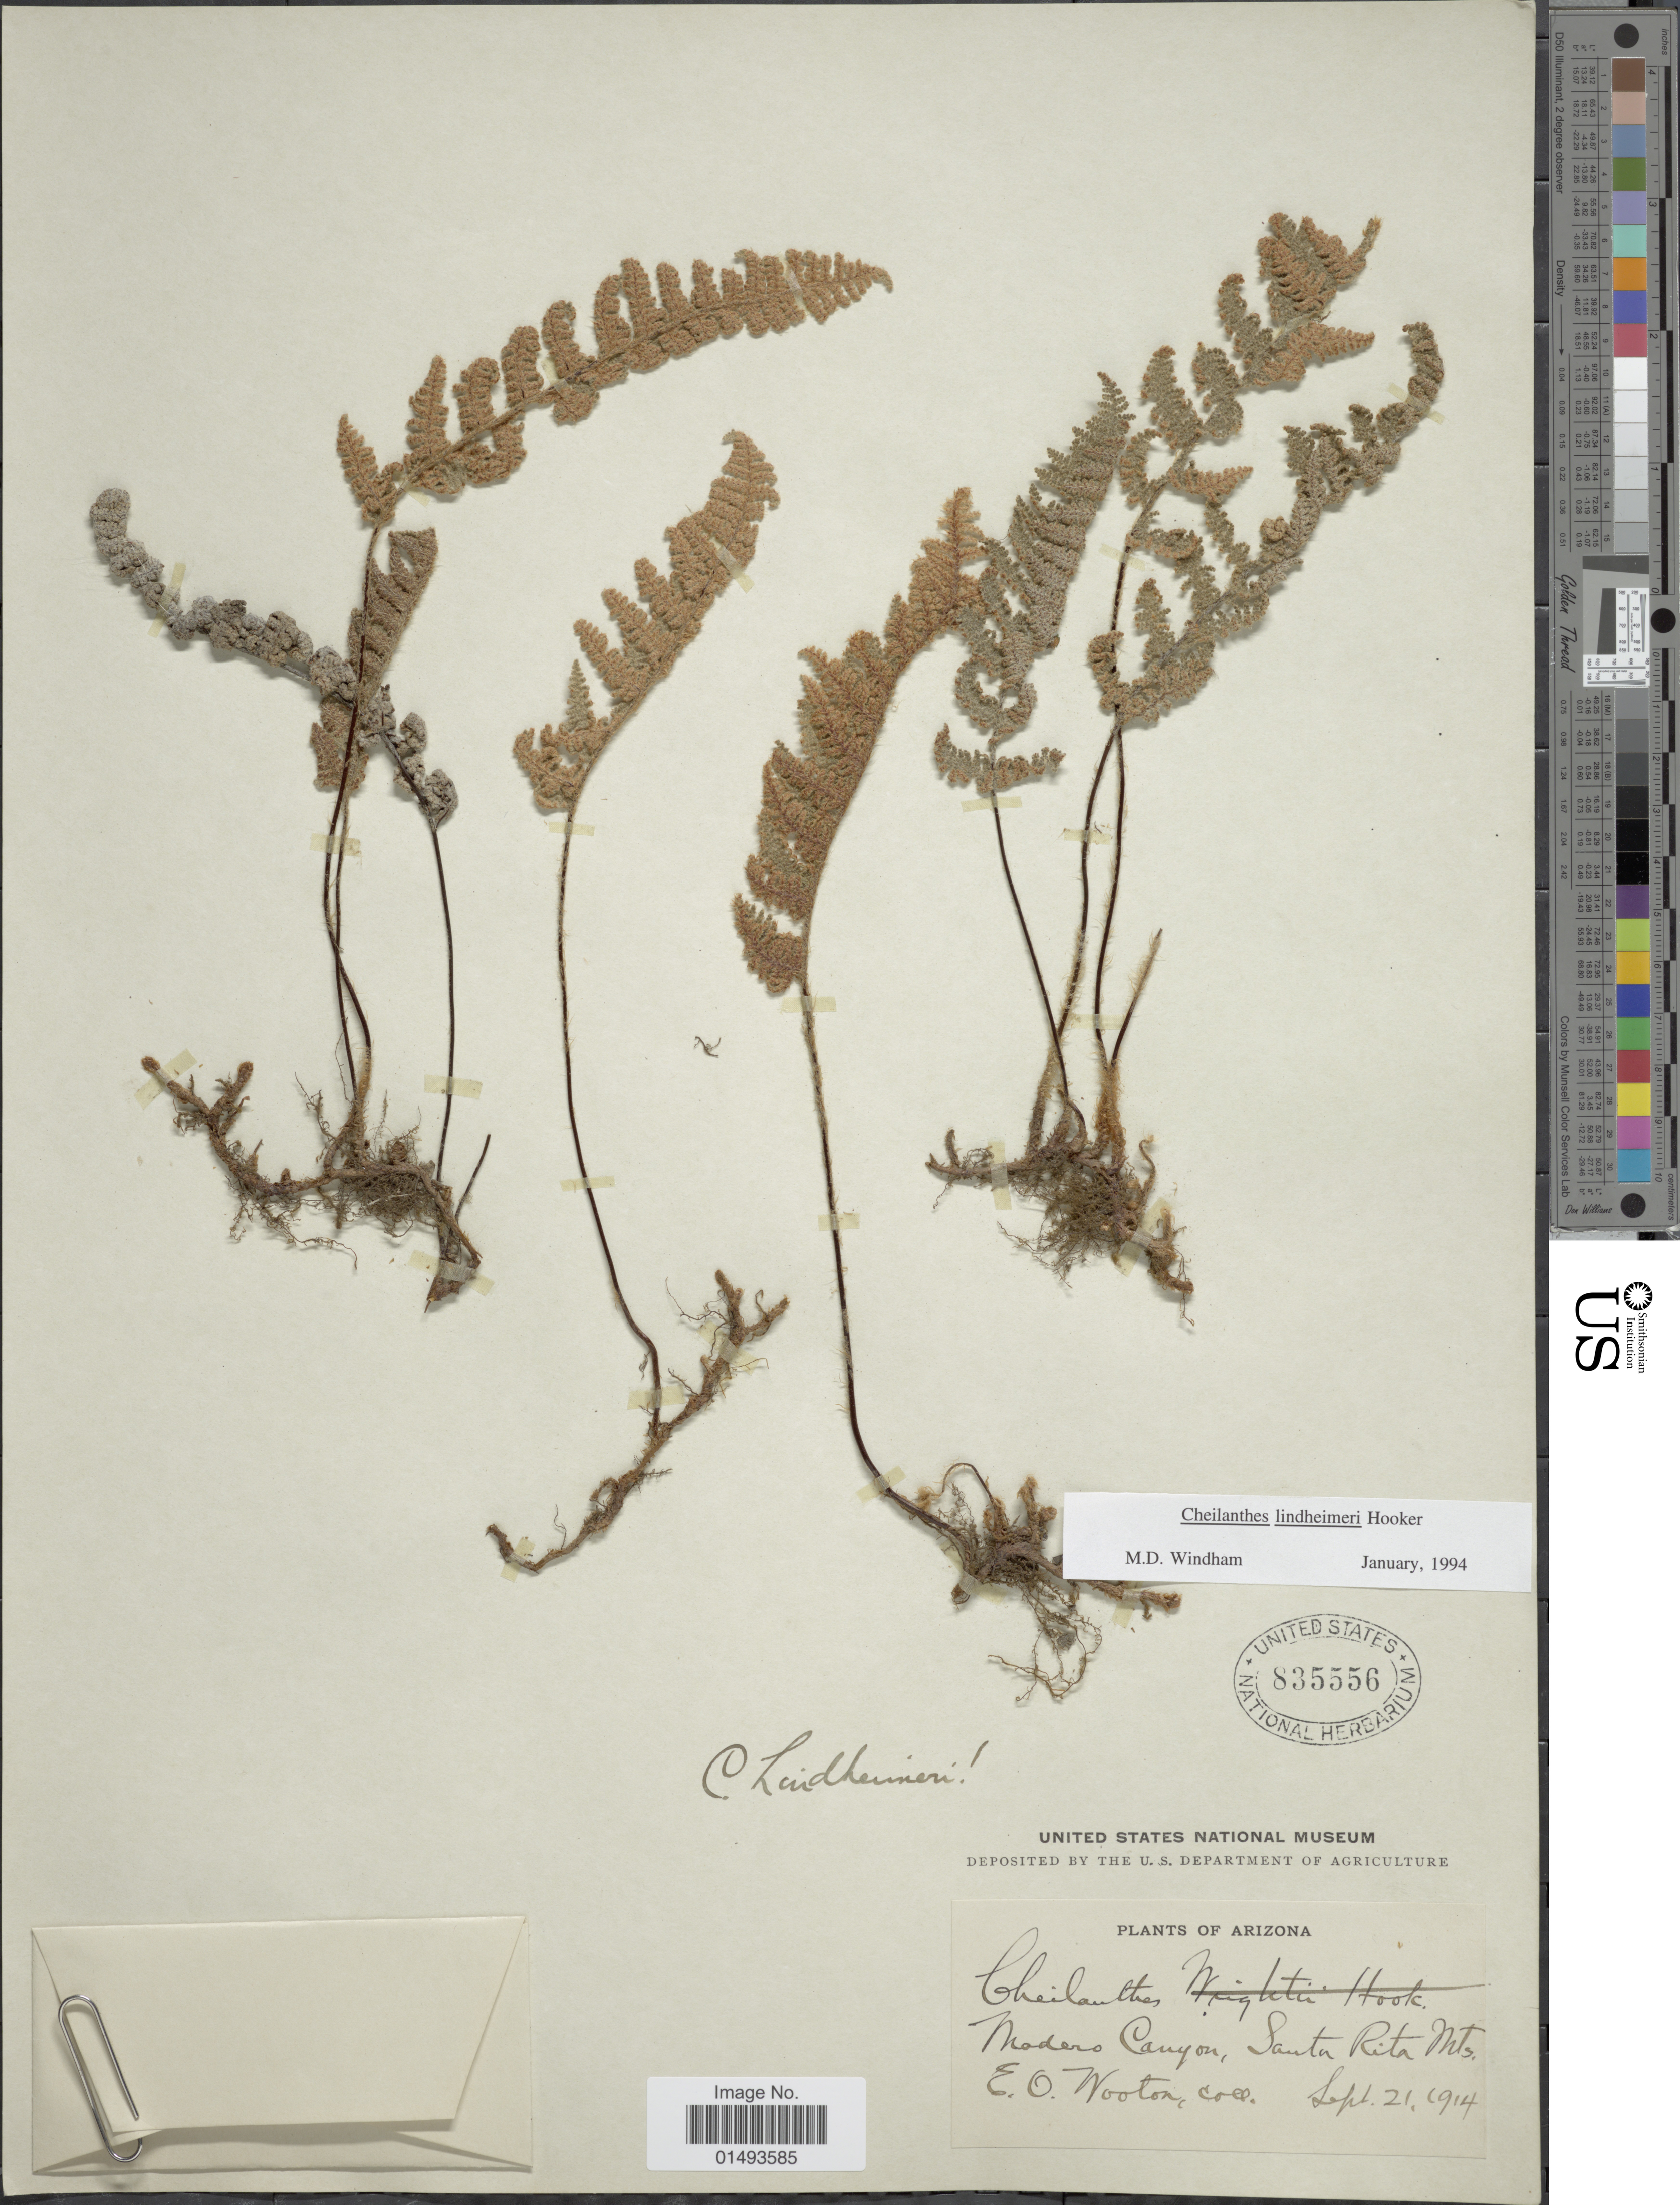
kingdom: Plantae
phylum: Tracheophyta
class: Polypodiopsida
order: Polypodiales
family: Pteridaceae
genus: Myriopteris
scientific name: Myriopteris lindheimeri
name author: (Hook.) J. Sm.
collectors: E. O. Wooton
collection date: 1914-09-21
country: United States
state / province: Arizona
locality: Plants of Arizona, Madero Canyon, Santa Rita Mts.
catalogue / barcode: US 835556